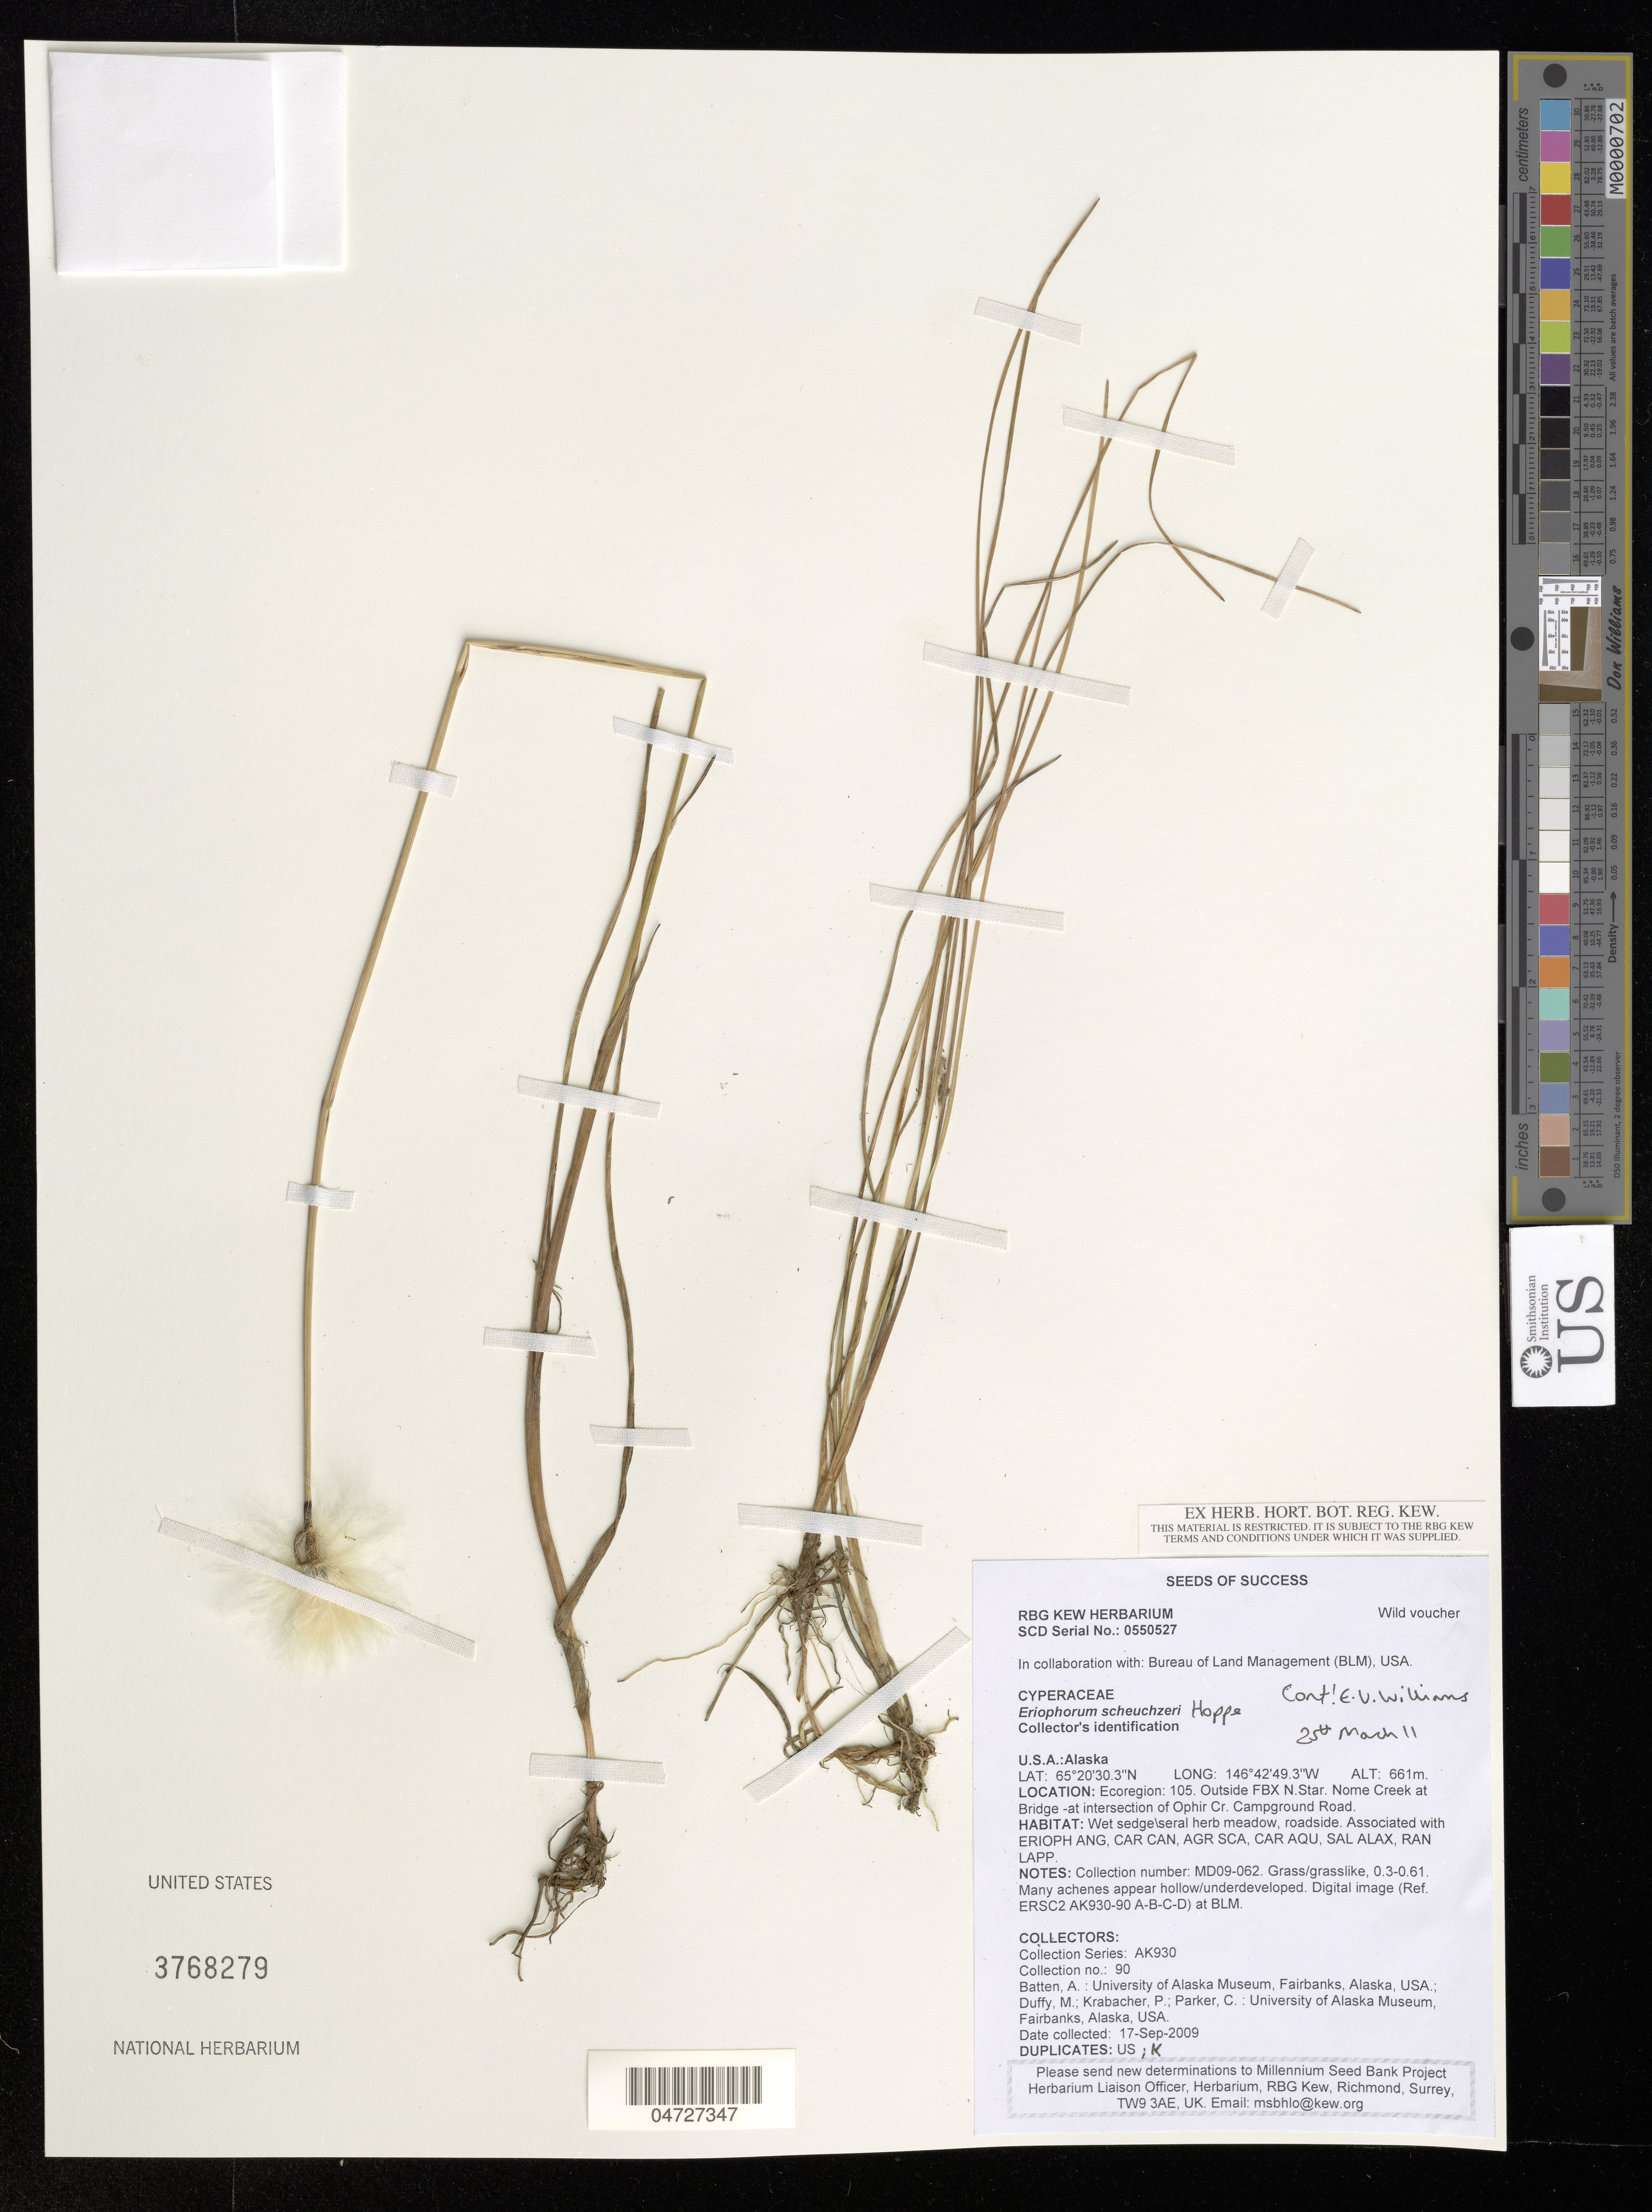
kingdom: Plantae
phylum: Tracheophyta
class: Liliopsida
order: Poales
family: Cyperaceae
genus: Eriophorum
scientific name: Eriophorum scheuchzeri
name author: Hoppe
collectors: A. Batten, M. Duffy, P. Krabacher & C. Parker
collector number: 90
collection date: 2009-09-17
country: United States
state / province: Alaska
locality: Ecoregion: 105. Outside FBX N.Star. Nome Creek at Bridge -at intersectioin of Ophir Cr. Campground Road.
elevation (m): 661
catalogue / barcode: US 3768279